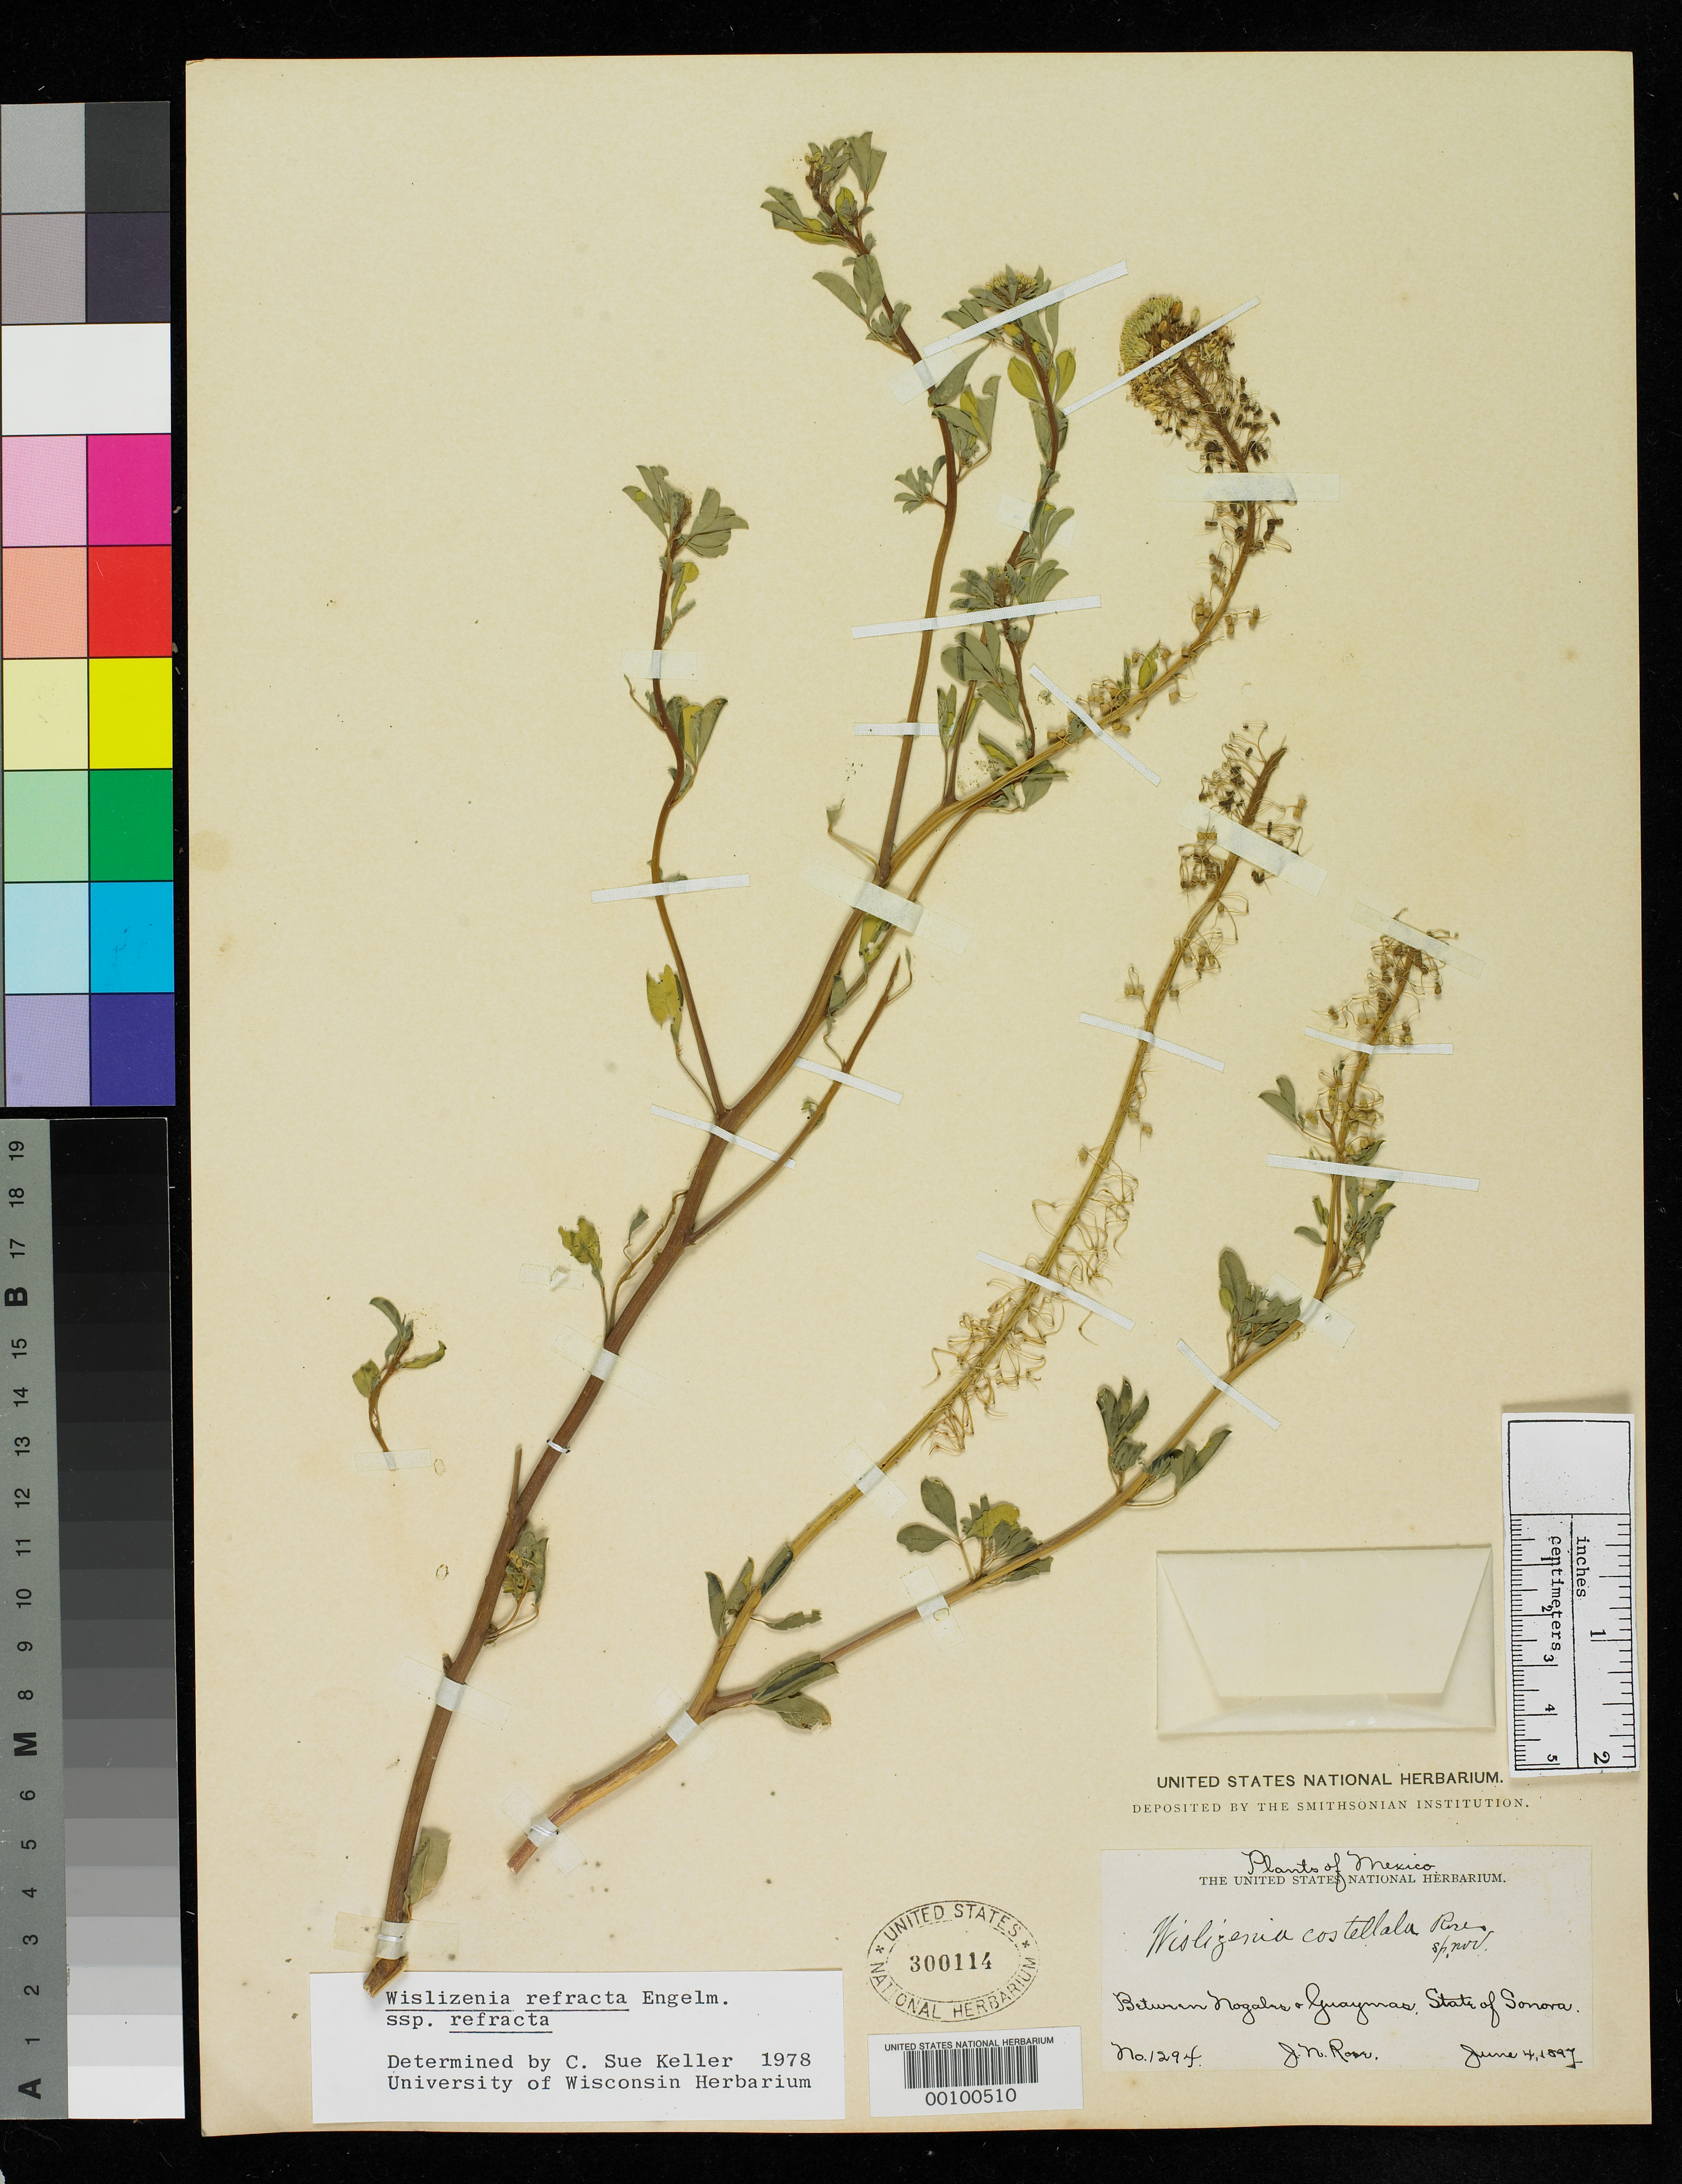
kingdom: Plantae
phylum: Tracheophyta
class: Magnoliopsida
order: Brassicales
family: Cleomaceae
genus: Wislizenia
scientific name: Wislizenia costellata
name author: Rose ex Greene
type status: Holotype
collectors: J. N. Rose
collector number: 1294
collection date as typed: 04 Jun 1897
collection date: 1897-06-04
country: Mexico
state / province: Sonora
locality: Between Nogales and Guaymas.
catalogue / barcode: US 300114